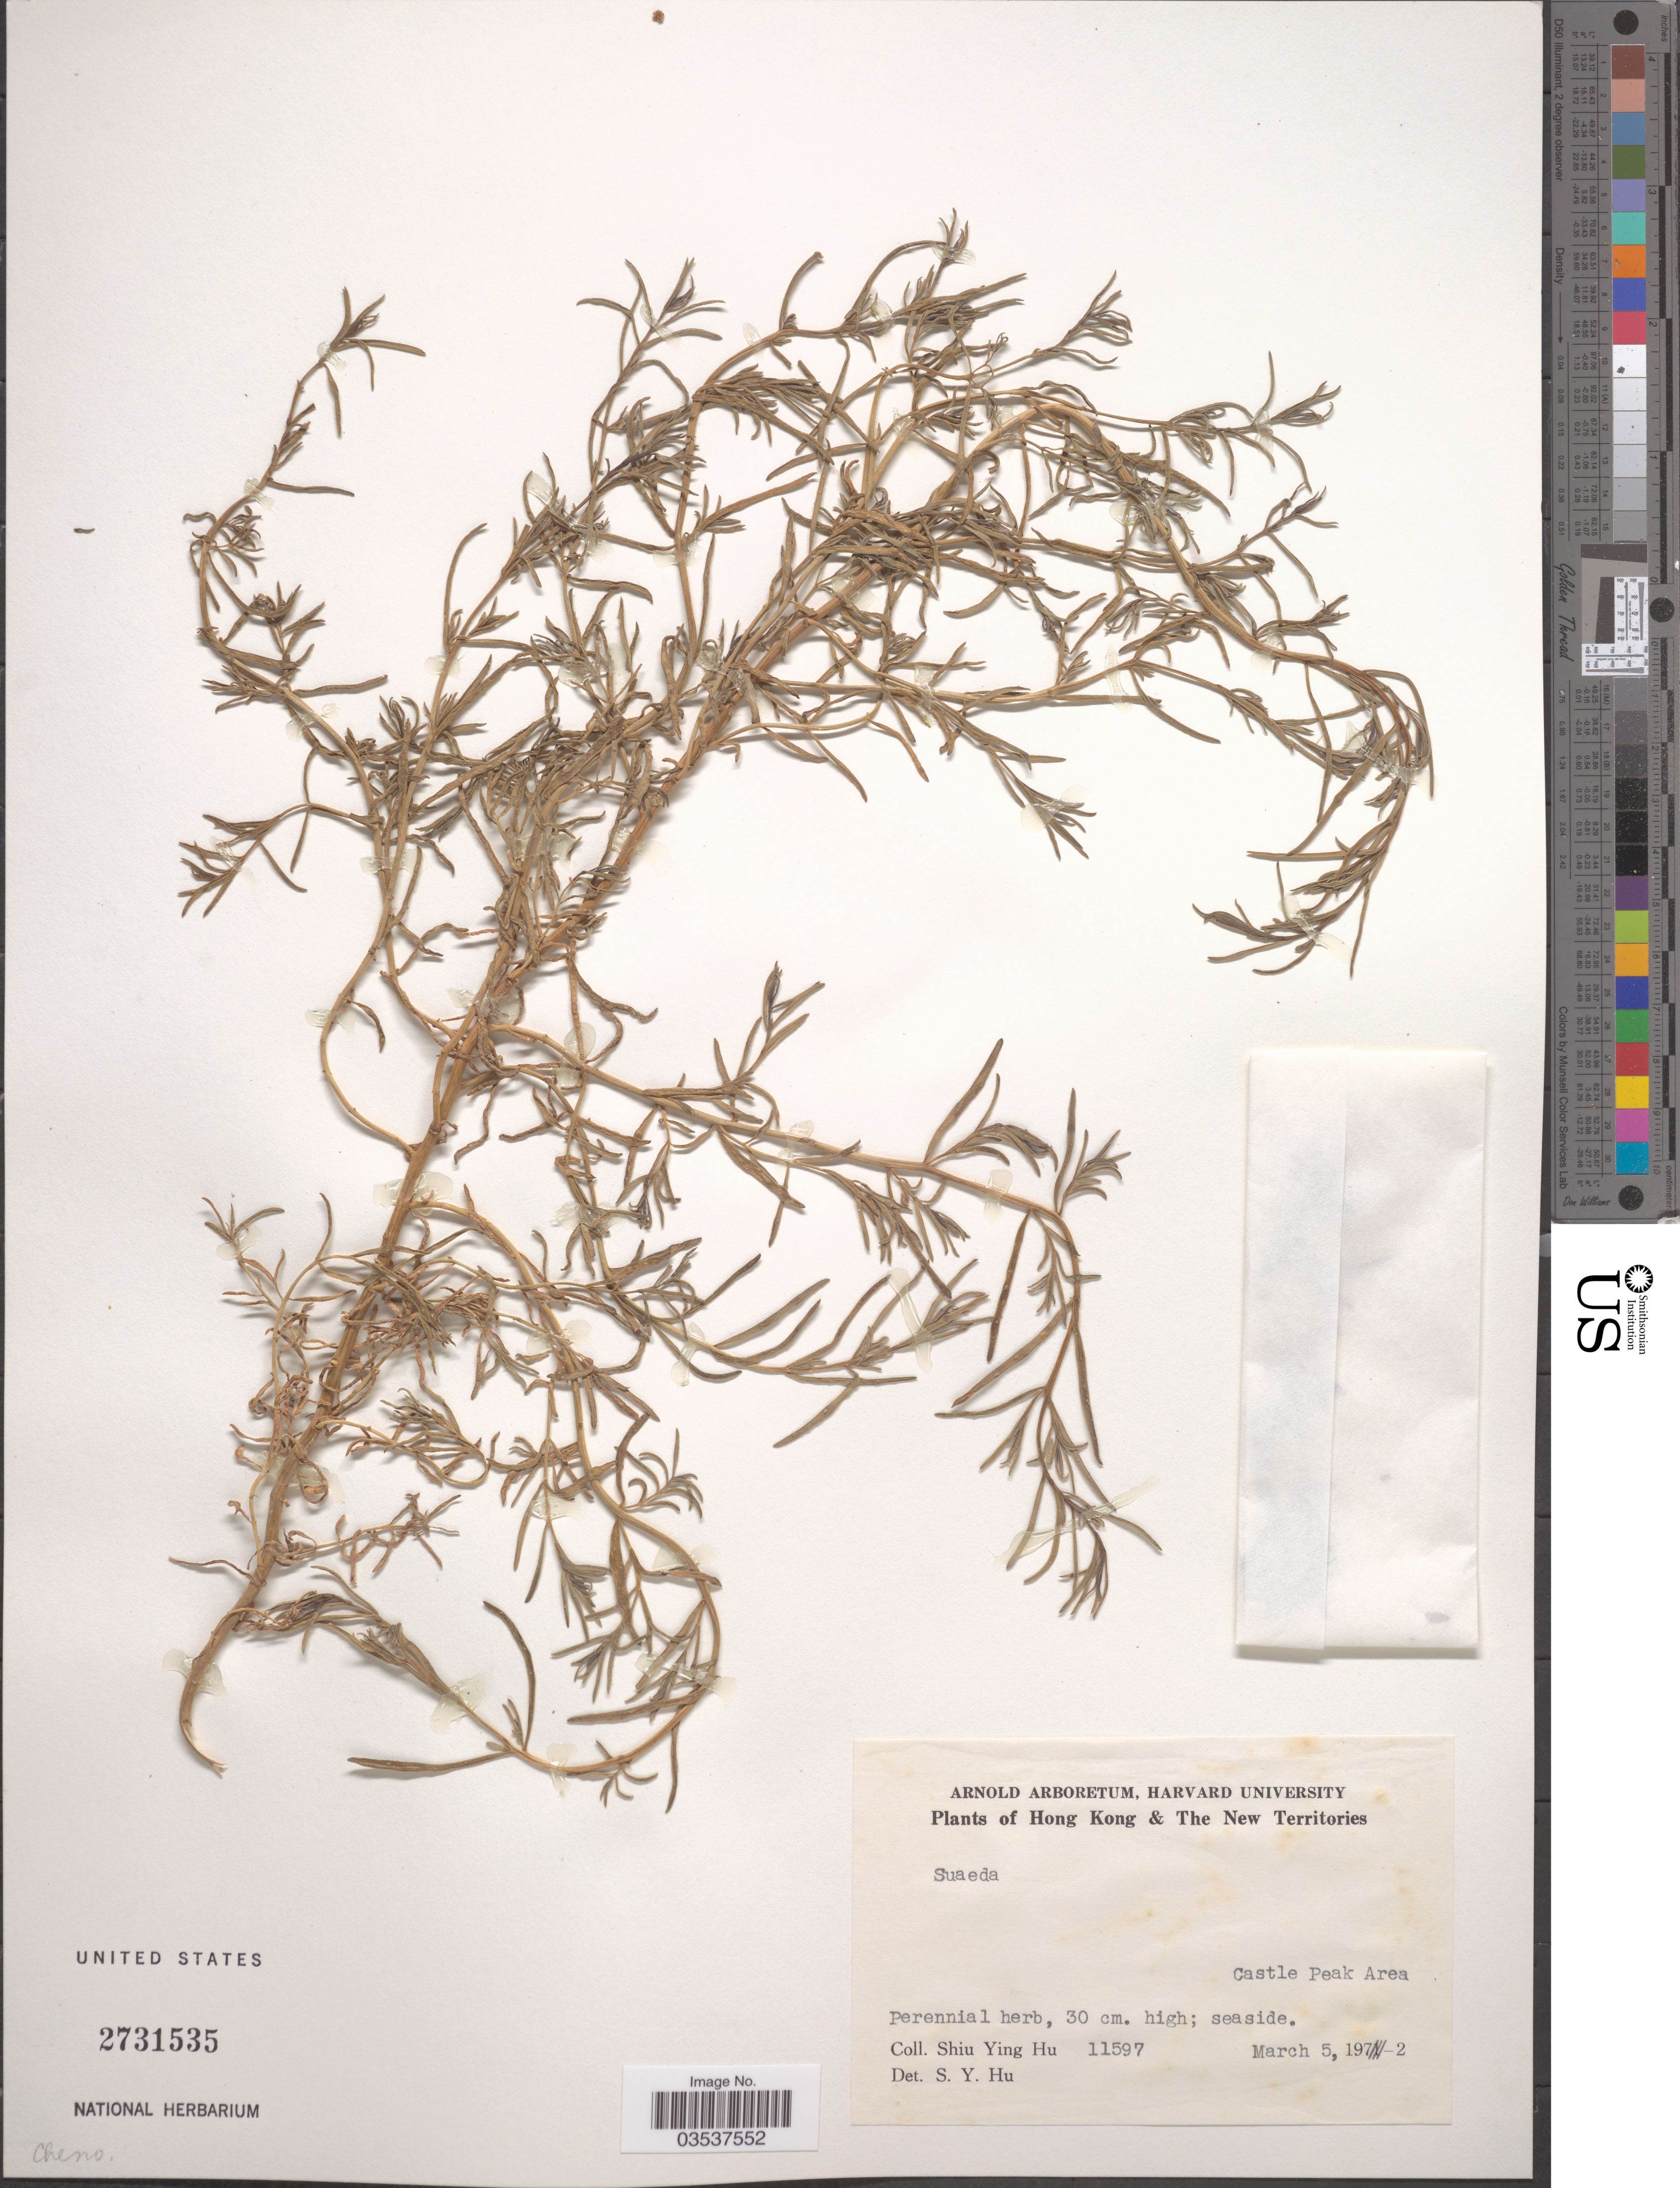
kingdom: Plantae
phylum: Tracheophyta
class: Magnoliopsida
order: Caryophyllales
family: Amaranthaceae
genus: Suaeda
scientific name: Suaeda sp.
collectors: S. Y. Hu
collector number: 11597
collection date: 1972-03-05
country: China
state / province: Hong Kong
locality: The New Territories. Castle Peak Area.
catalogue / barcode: US 2731535